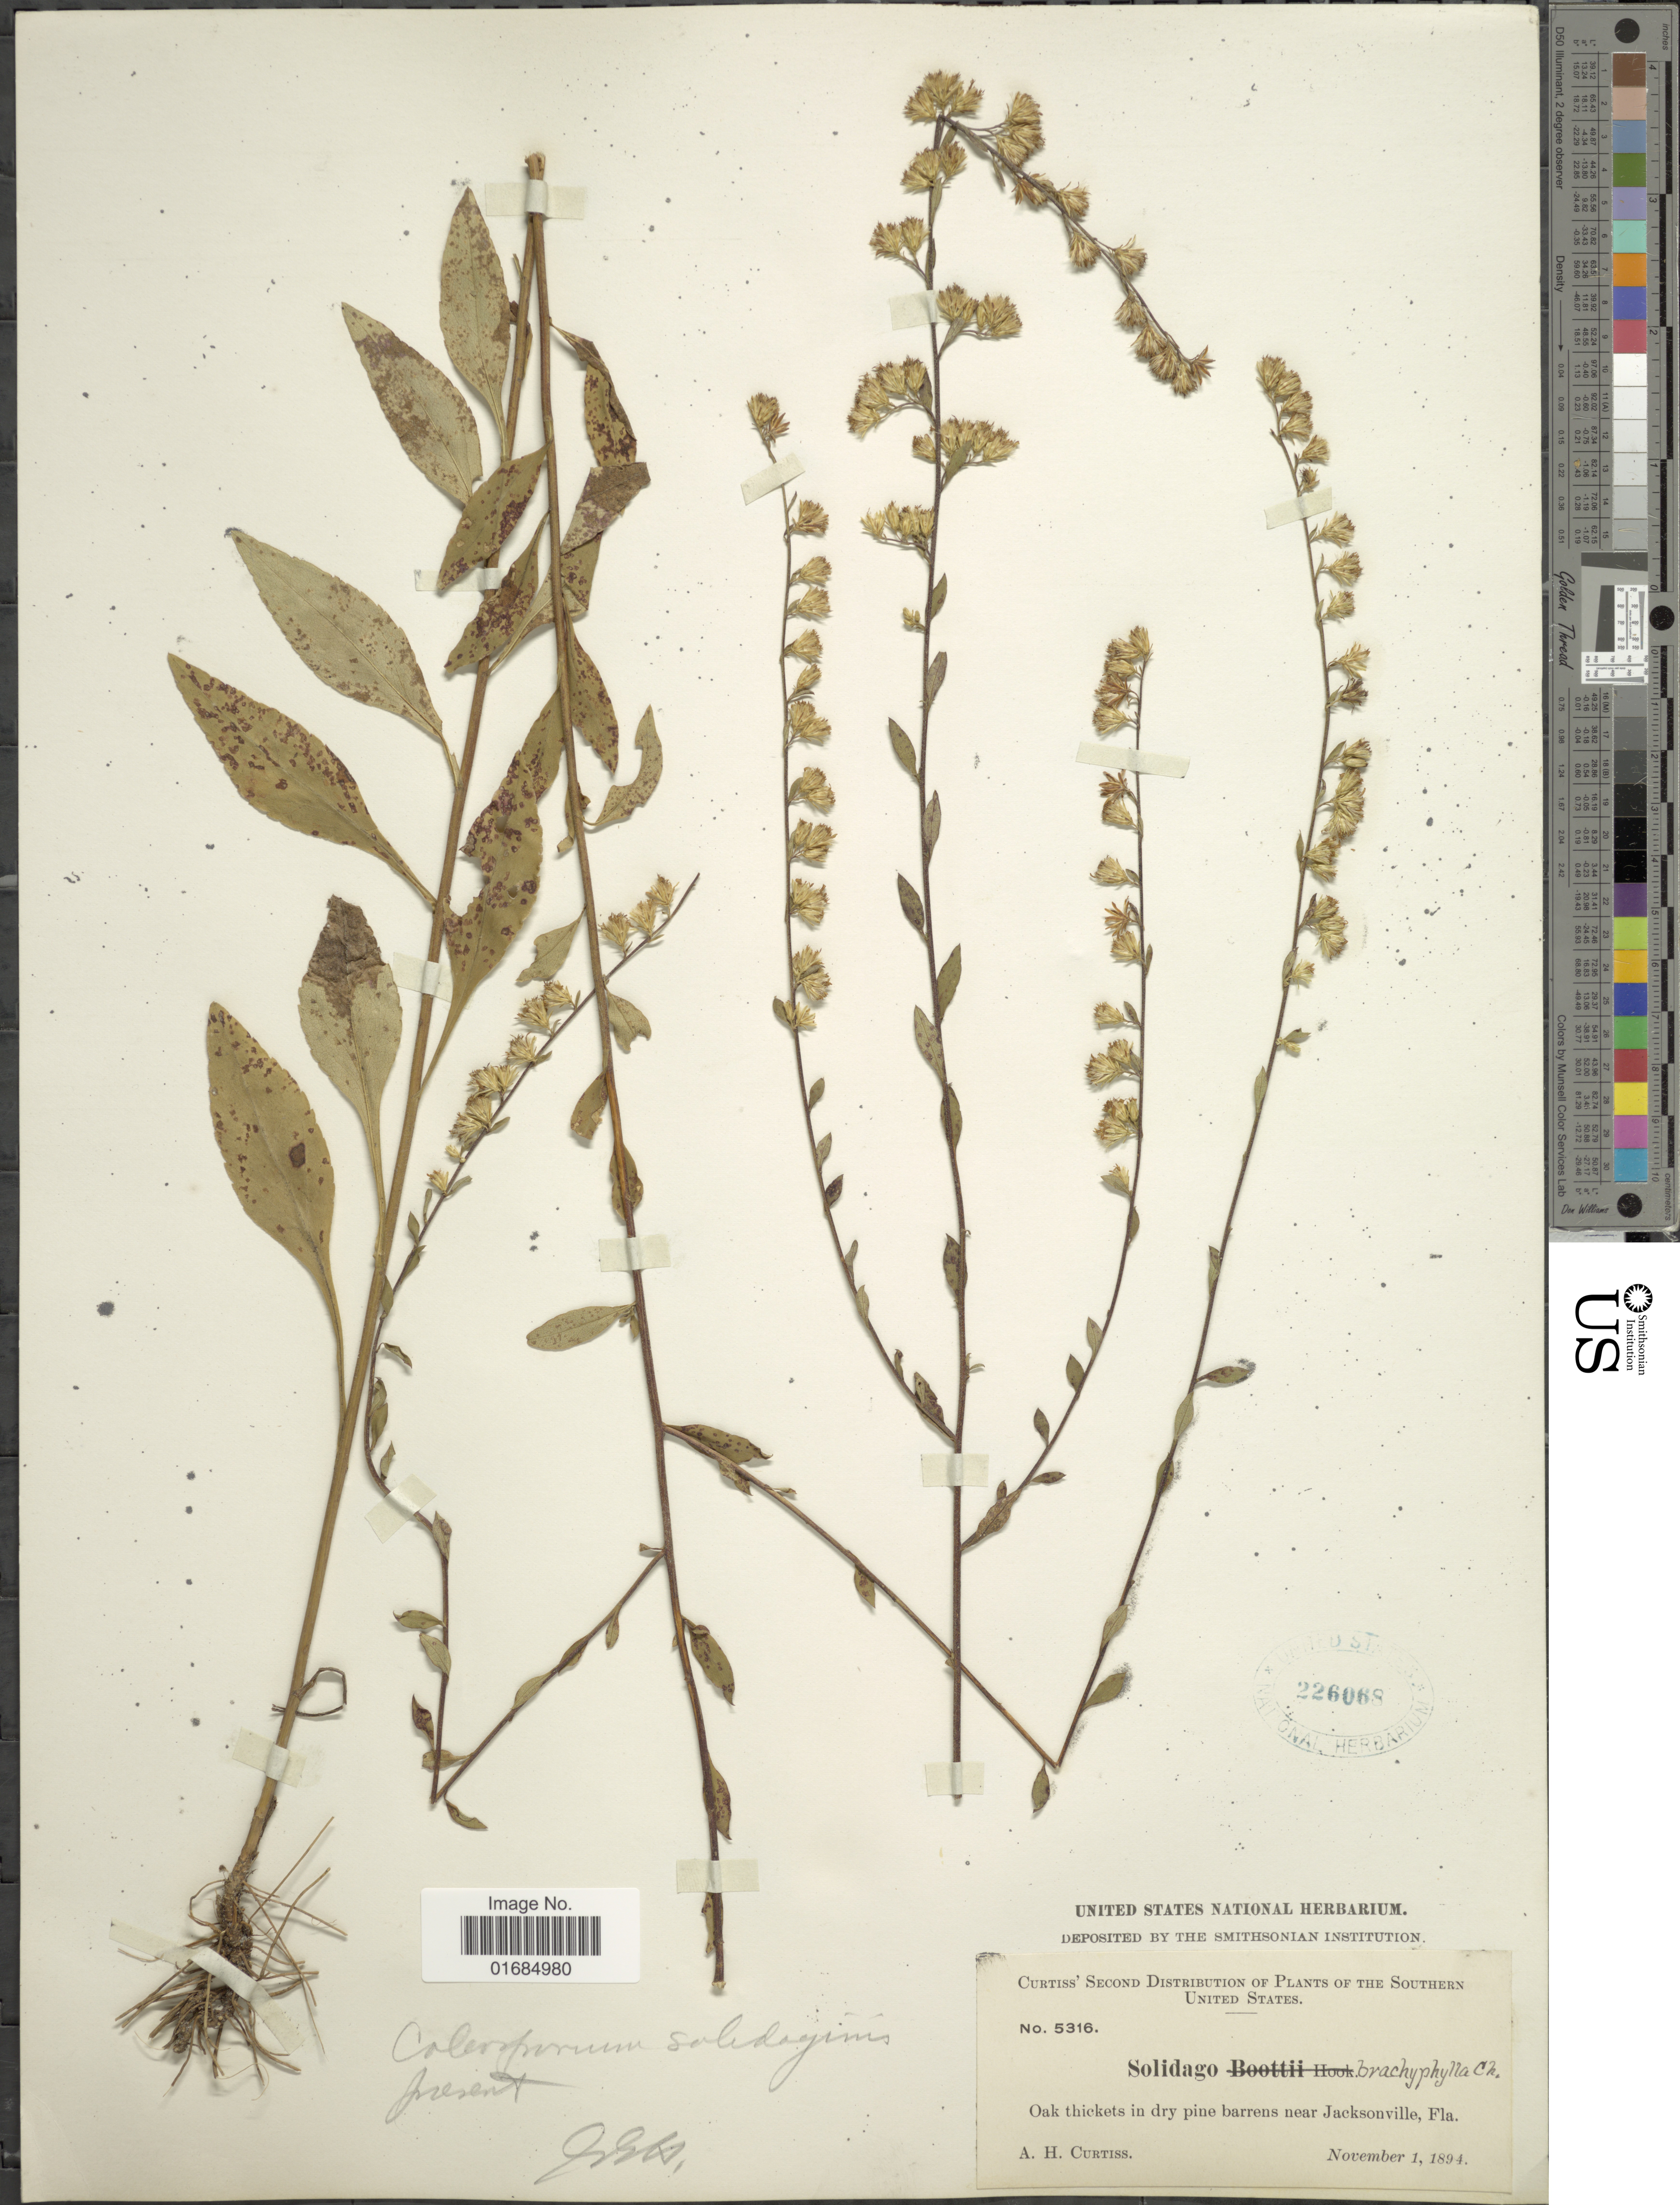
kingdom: Plantae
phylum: Tracheophyta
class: Magnoliopsida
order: Asterales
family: Asteraceae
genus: Solidago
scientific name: Solidago brachyphylla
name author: Chapman ex Torr. & A. Gray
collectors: A. H. Curtiss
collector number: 5316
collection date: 1894-11-01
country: United States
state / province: Florida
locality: Oak Thickets in dry pine barrens near Jacksonville.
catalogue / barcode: US 226068